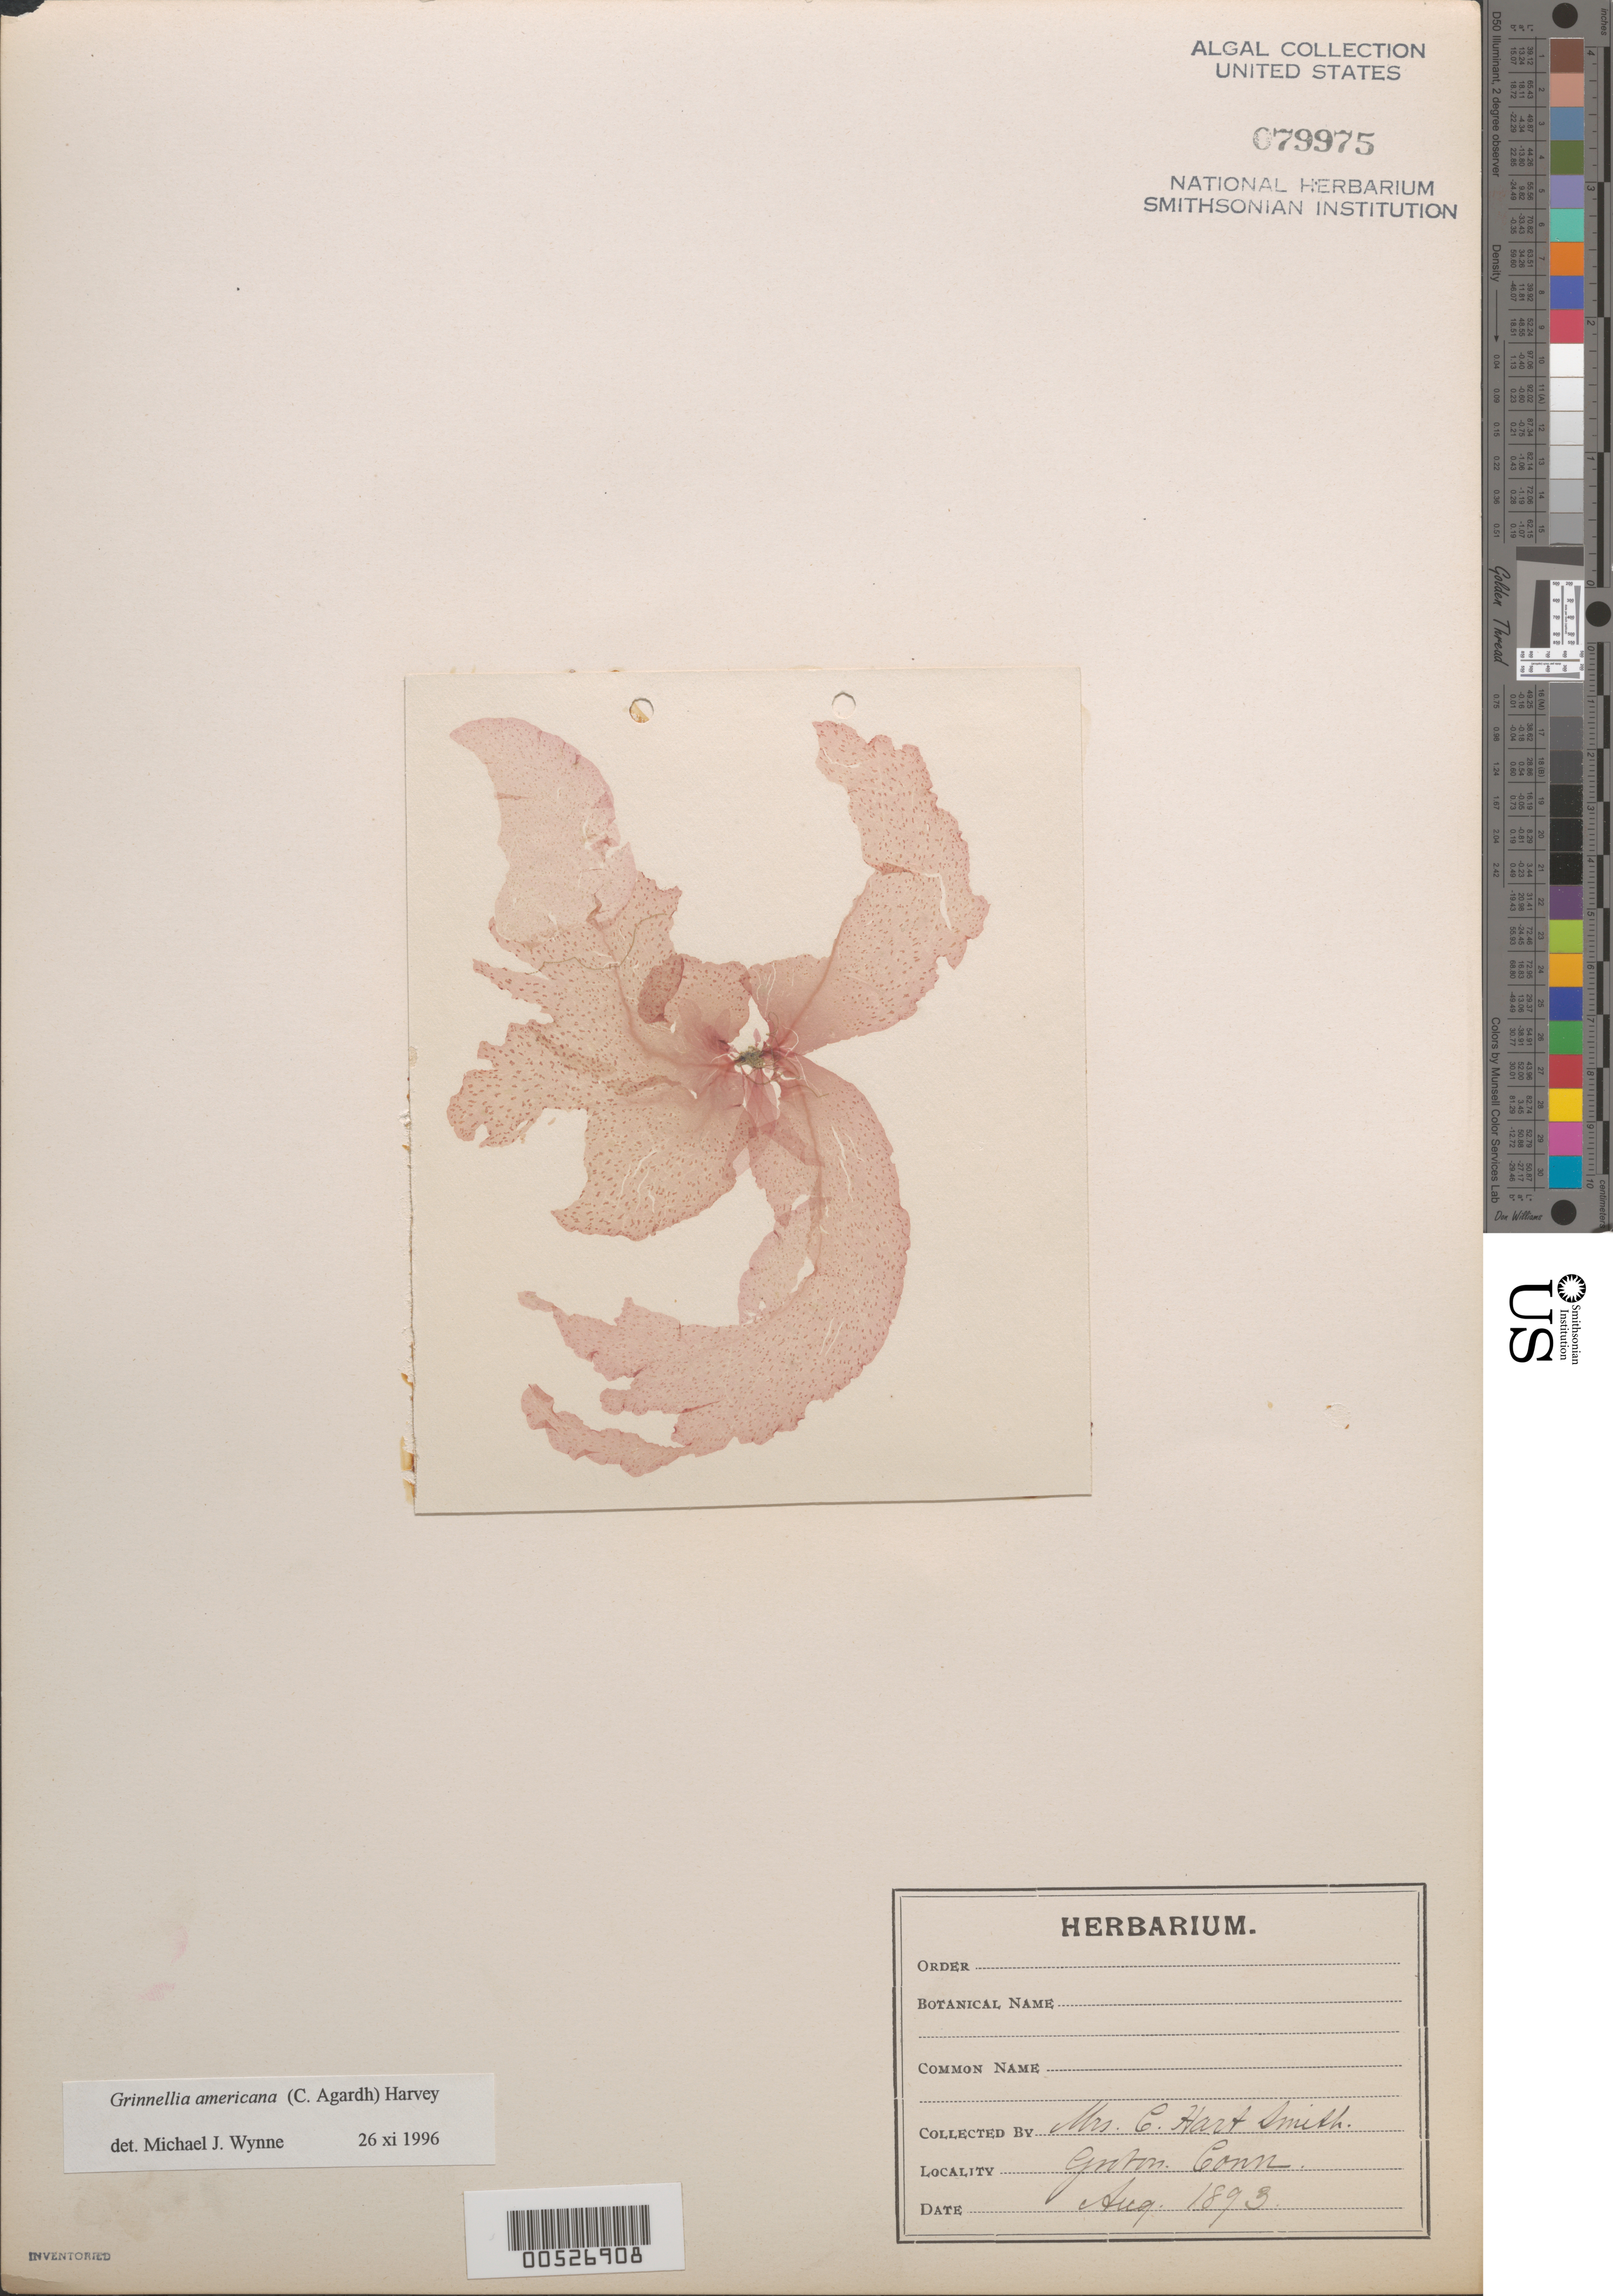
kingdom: Plantae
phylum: Rhodophyta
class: Florideophyceae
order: Ceramiales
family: Delesseriaceae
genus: Grinnellia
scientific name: Grinnellia americana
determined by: Wynne, M. J.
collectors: C. H. Smith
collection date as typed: Aug 1893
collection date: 1893-08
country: United States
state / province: Connecticut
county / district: New London County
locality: Groton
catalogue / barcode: US 79975